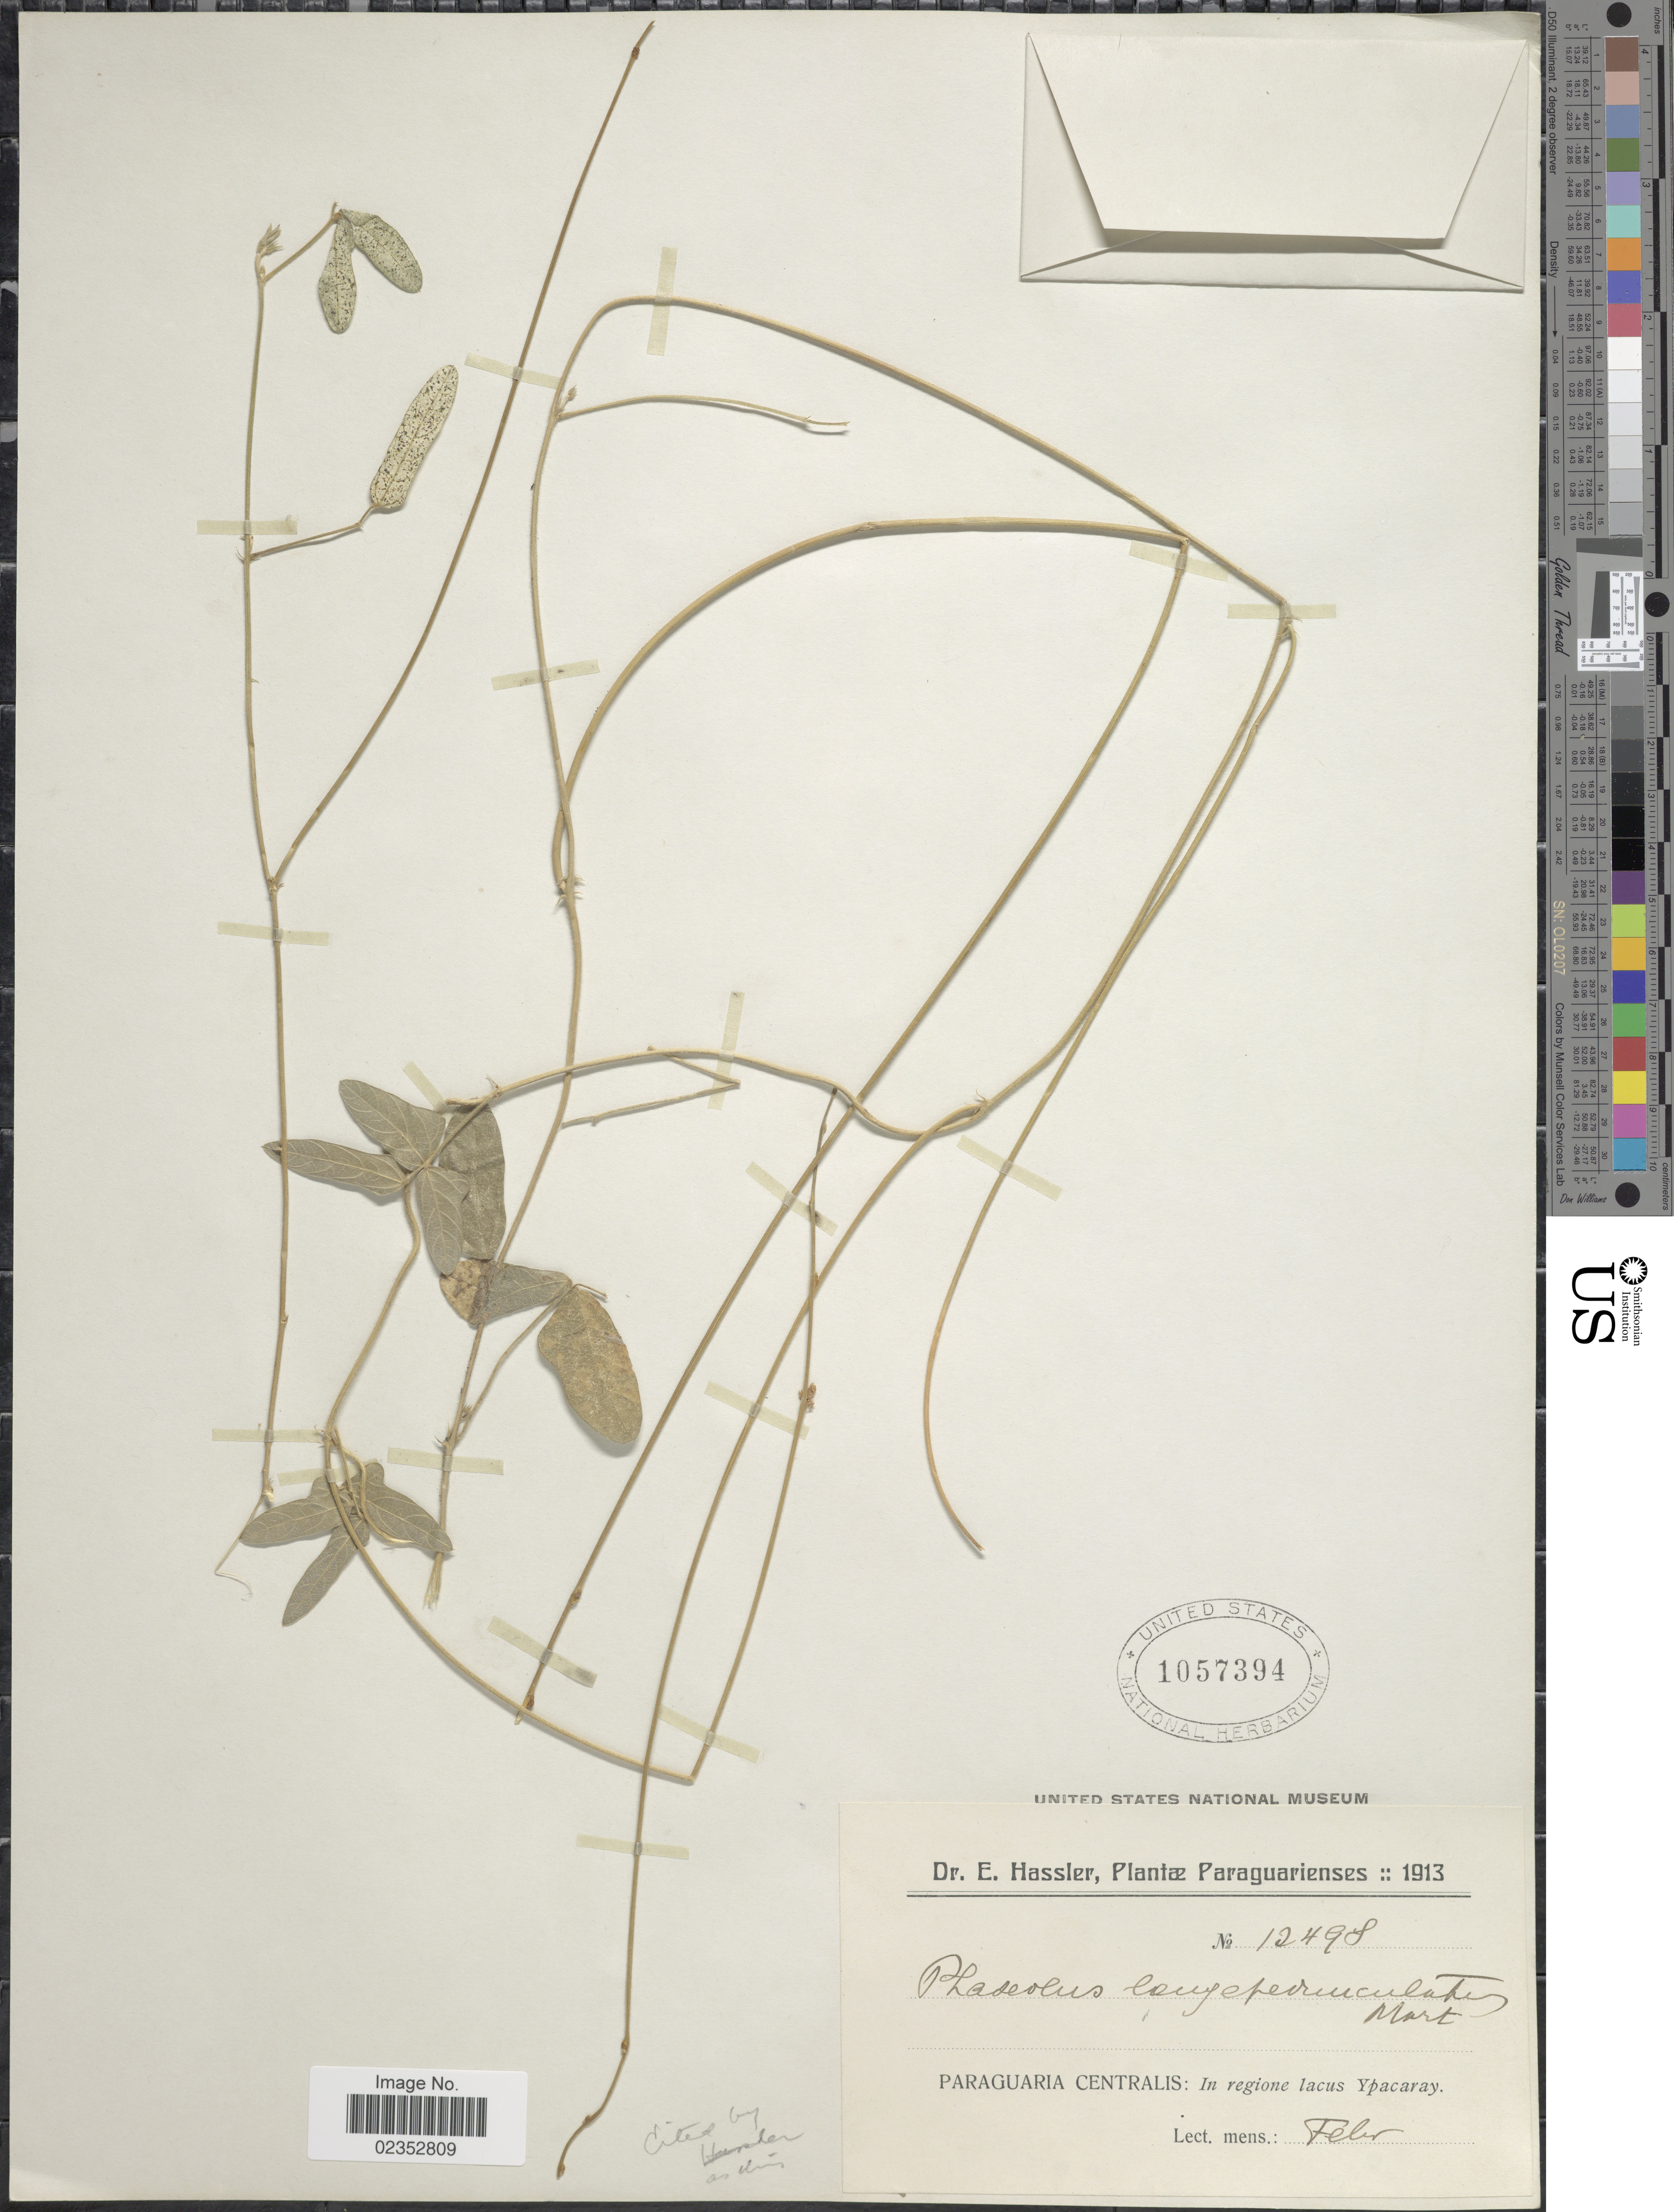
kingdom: Plantae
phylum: Tracheophyta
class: Magnoliopsida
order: Fabales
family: Fabaceae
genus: Macroptilium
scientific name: Macroptilium gracile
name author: (Poepp. ex Benth.) Urb.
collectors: E. Hassler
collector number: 12498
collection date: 1913-02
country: Paraguay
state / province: Central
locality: Paraguaria Centralis: In regione lacus Ypacaray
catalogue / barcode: US 1057394